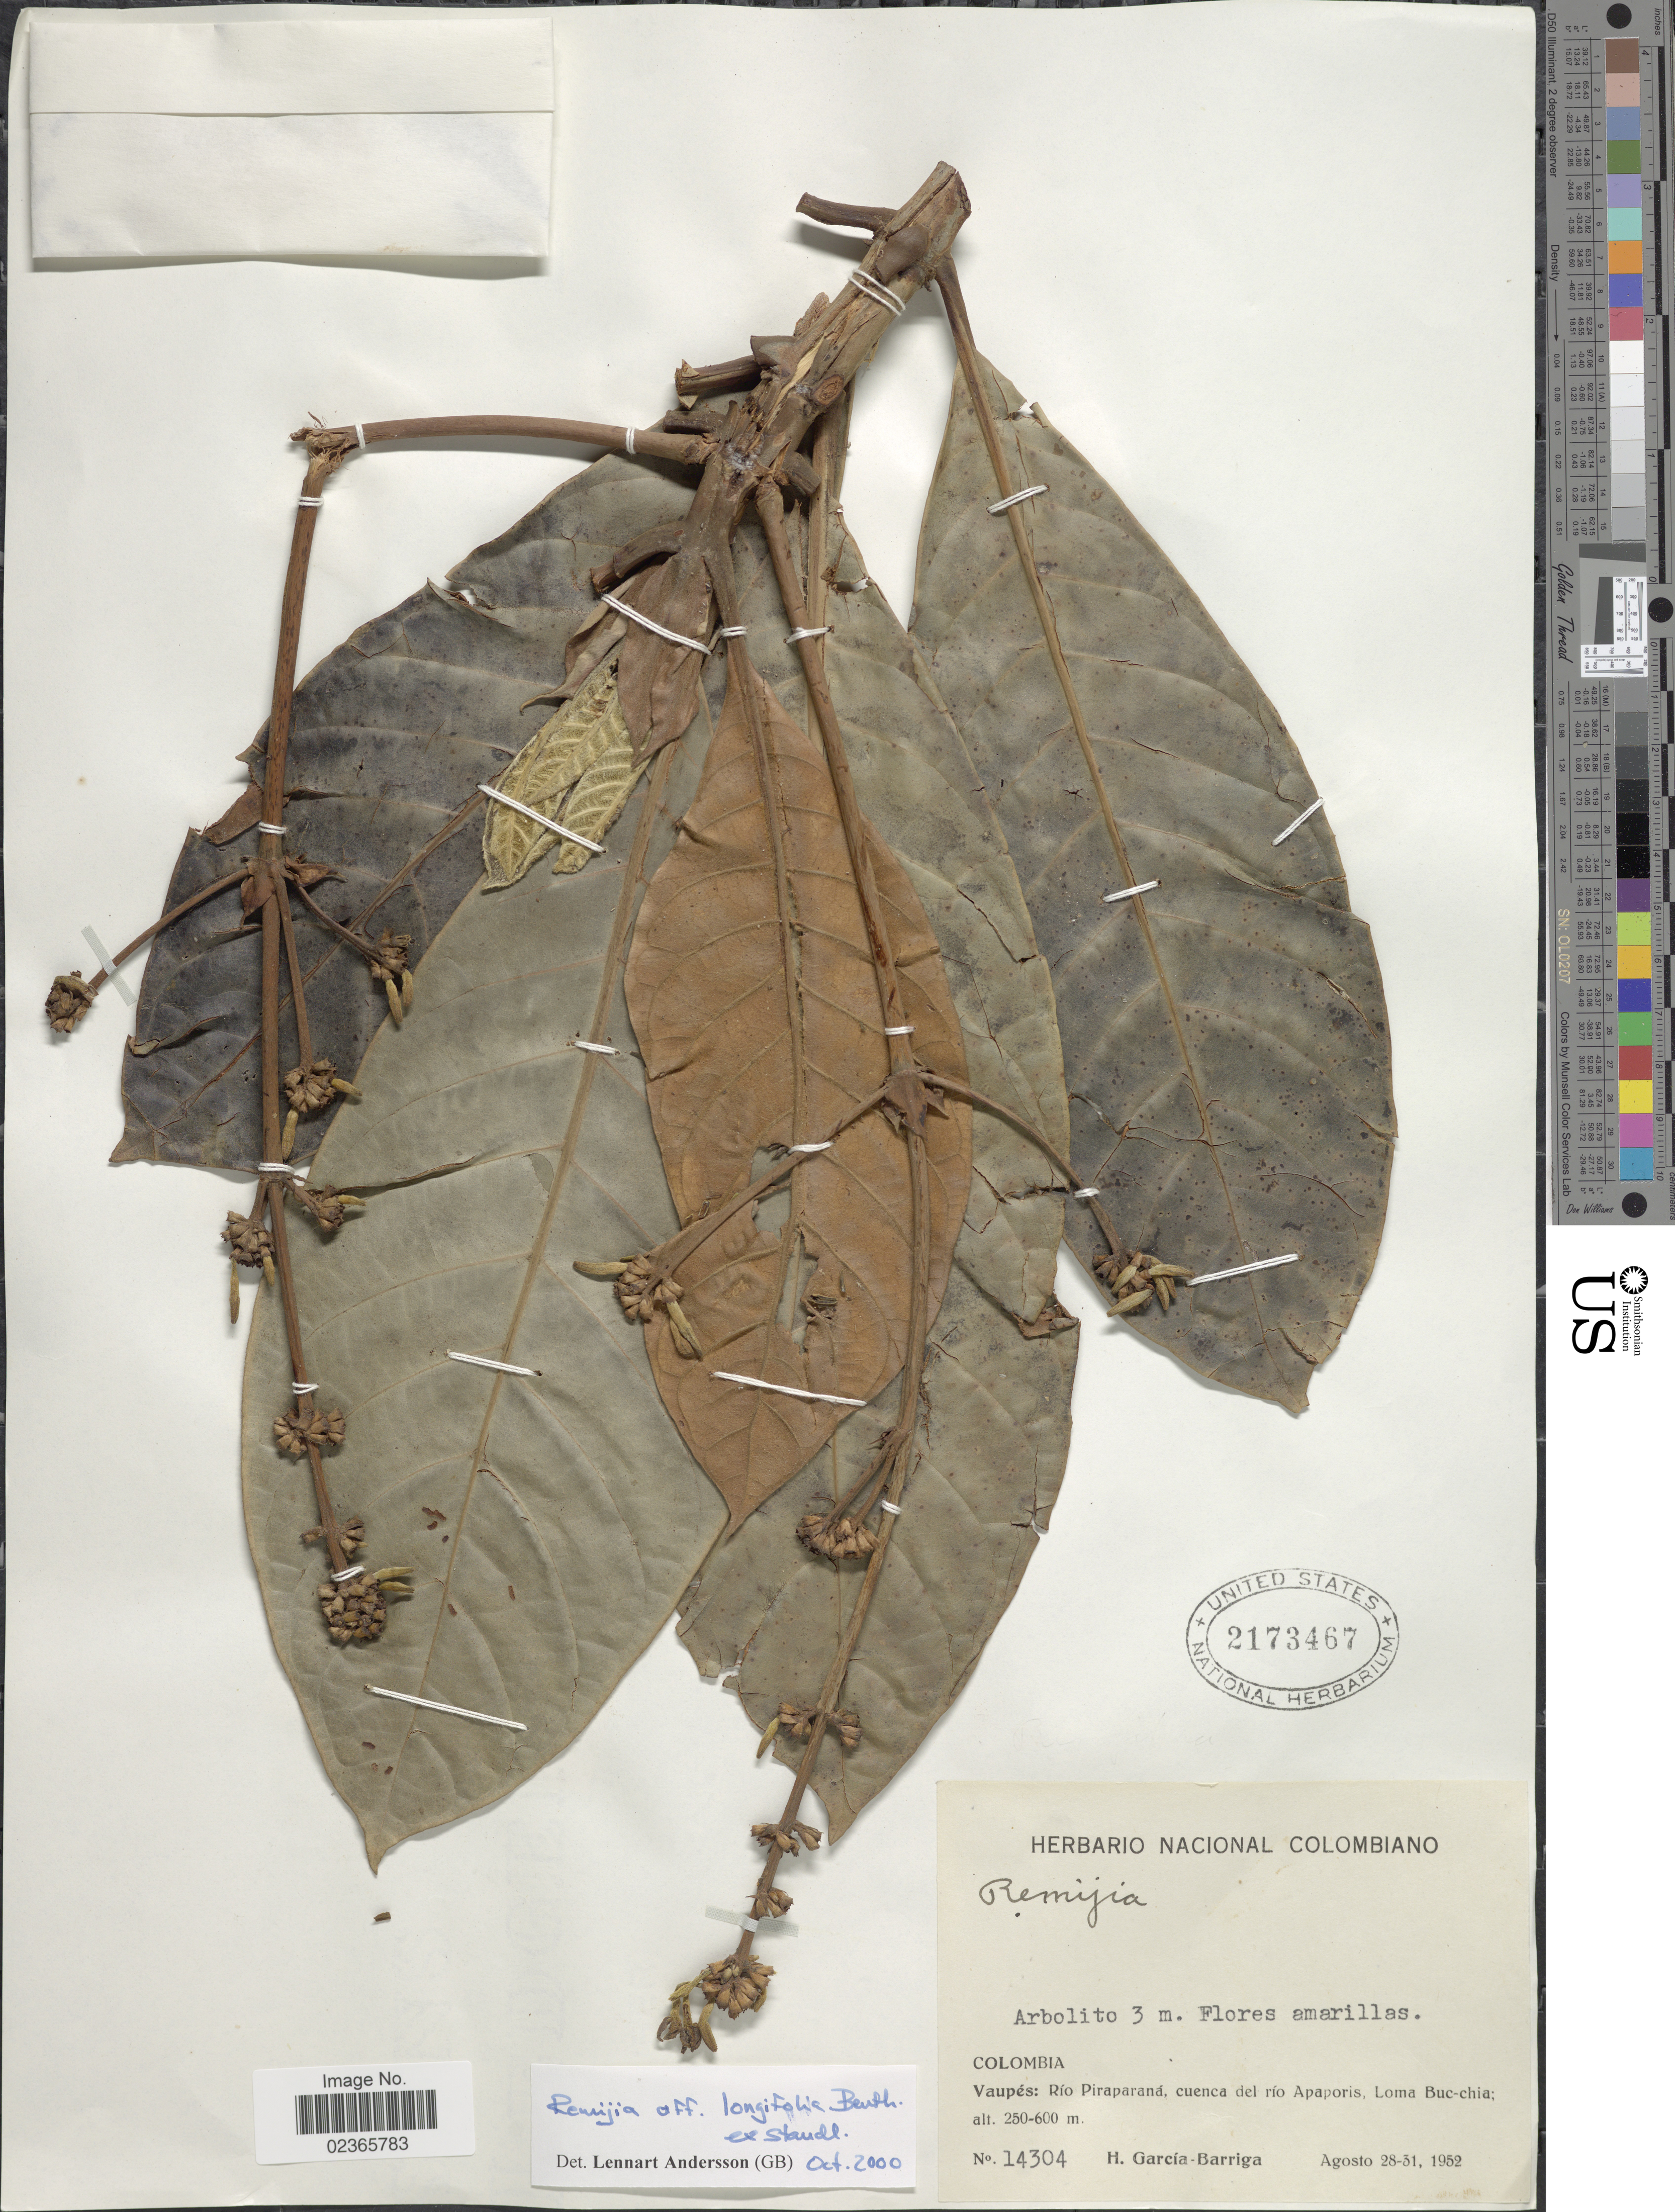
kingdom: Plantae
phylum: Tracheophyta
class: Magnoliopsida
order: Gentianales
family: Rubiaceae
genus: Remijia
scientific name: Remijia longifolia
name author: Benth. ex Standl.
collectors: H. García Barriga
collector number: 14304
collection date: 1952-08-28/1952-08-31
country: Colombia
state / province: Vaupés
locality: Rio Piraparana, cuenca del rio Apaporis, Loma Buc-chia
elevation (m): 250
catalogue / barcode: US 2173467